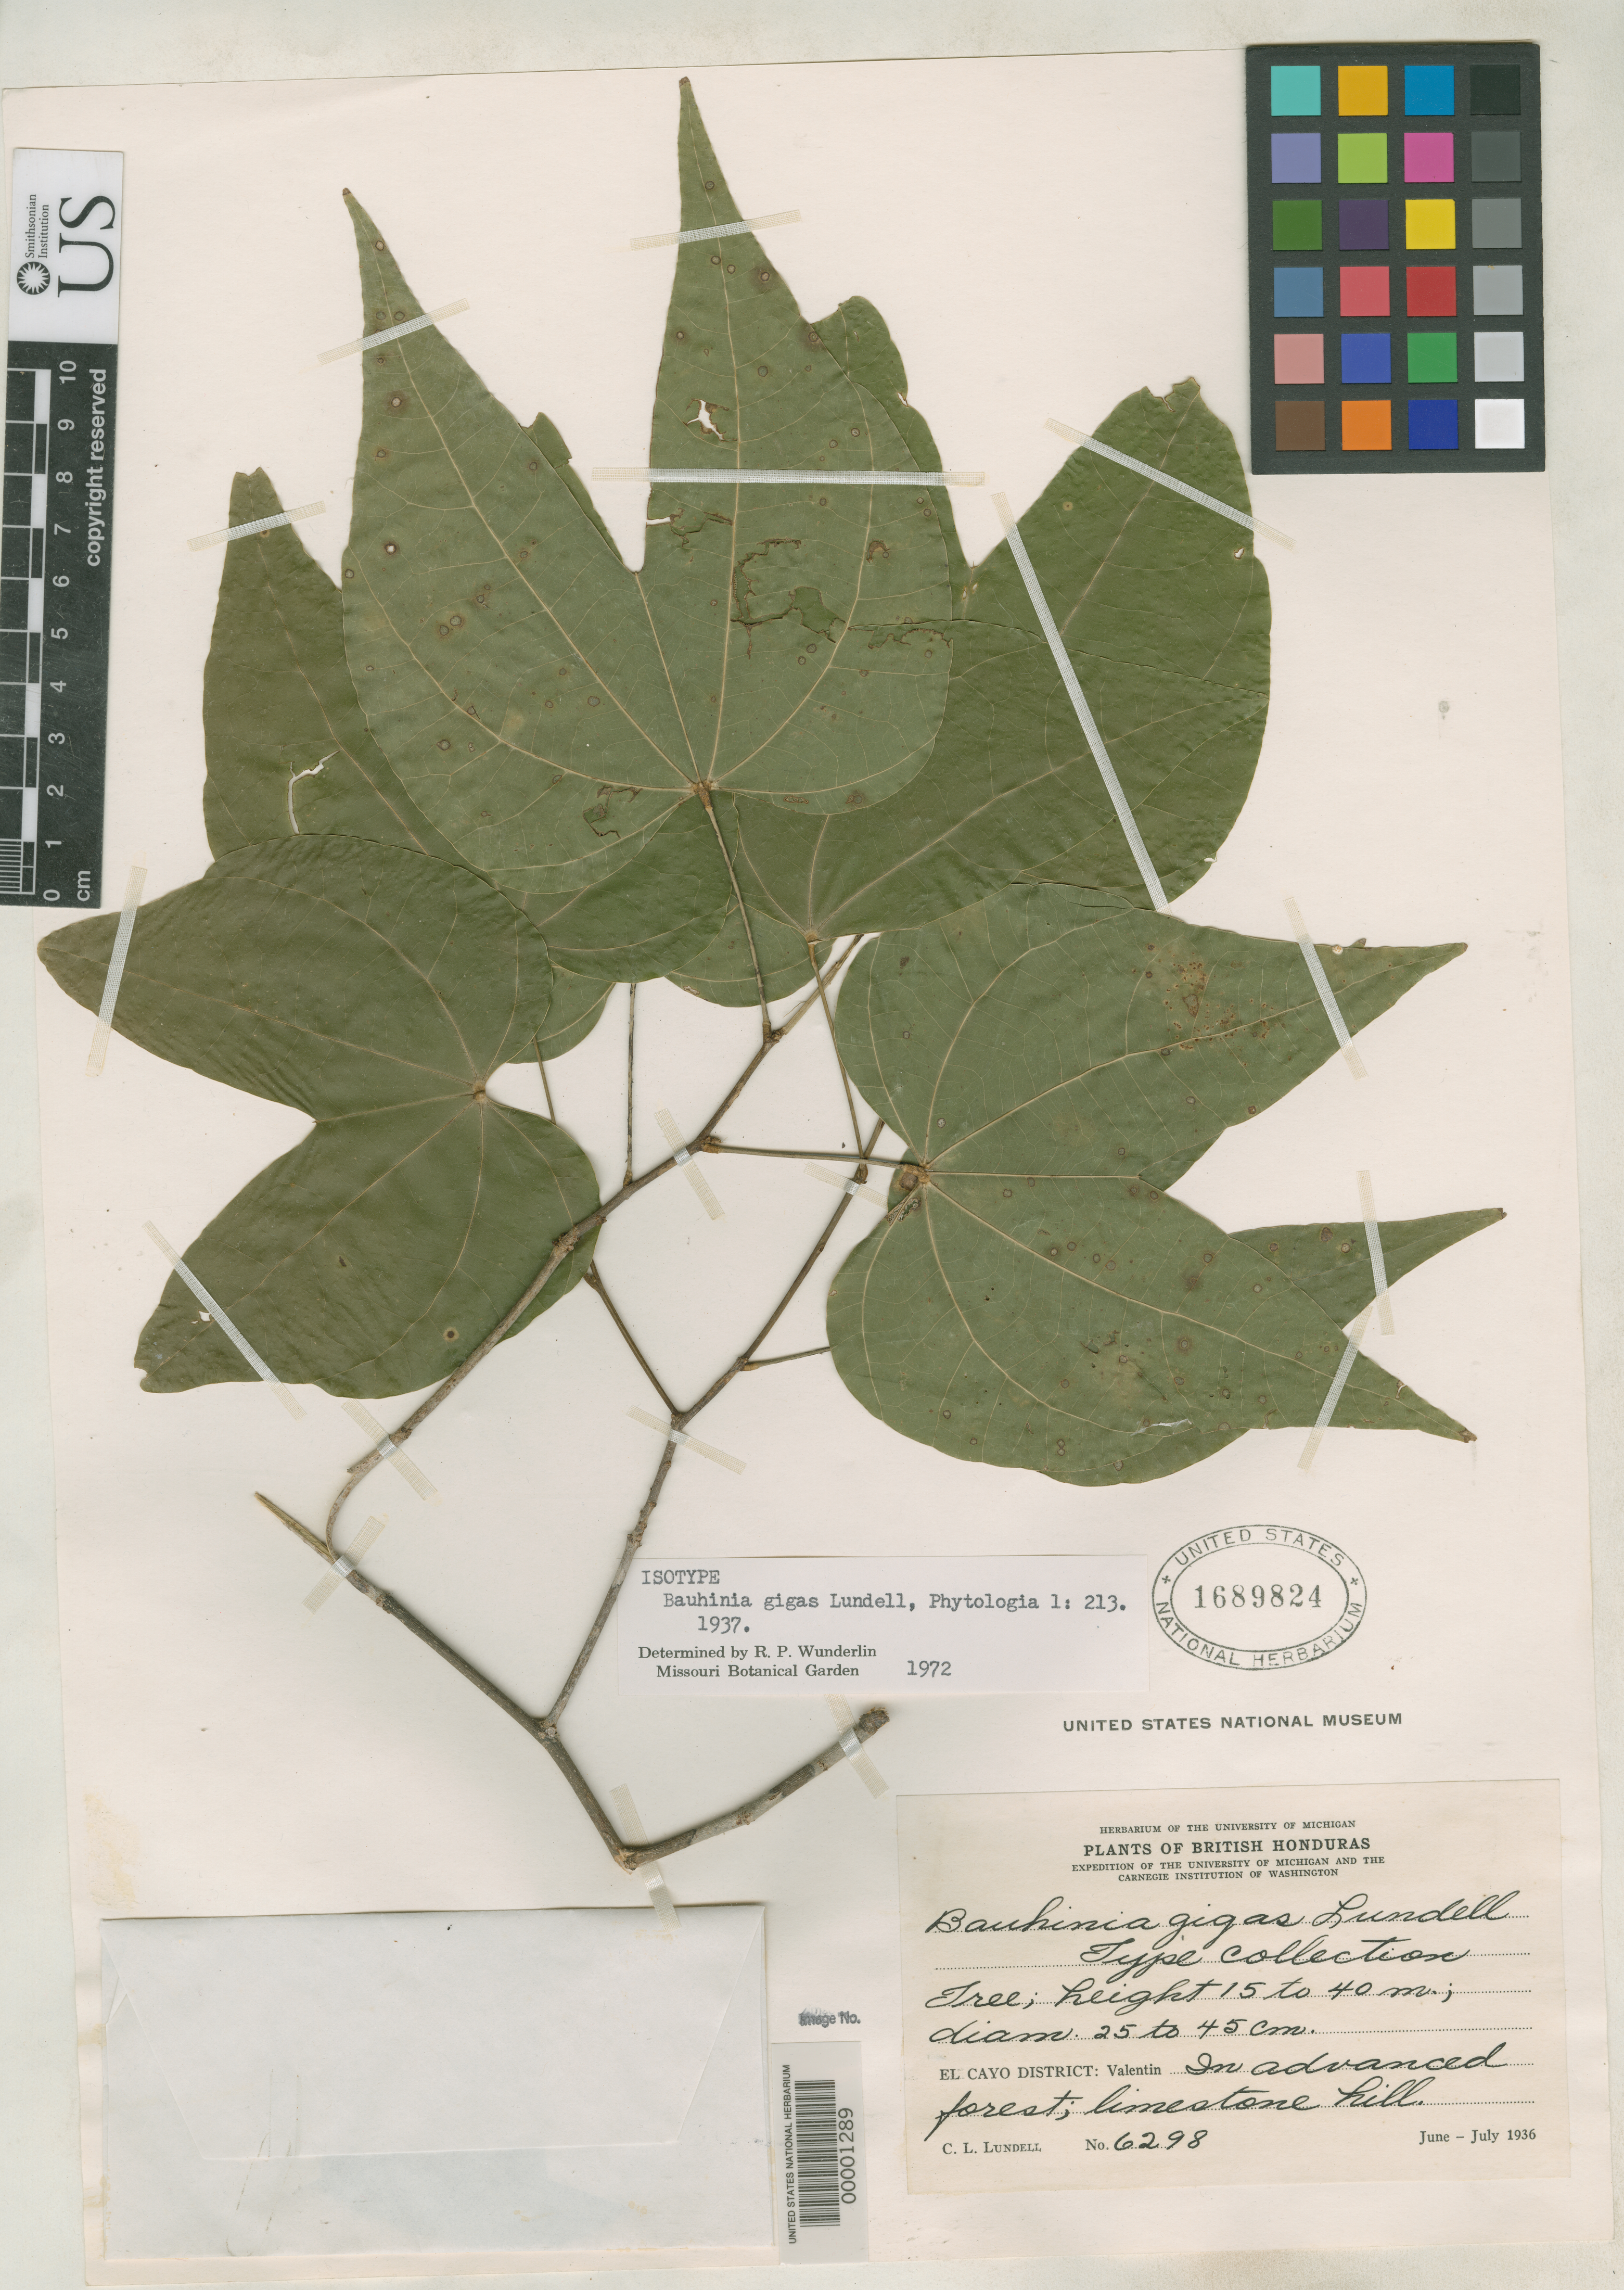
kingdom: Plantae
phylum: Tracheophyta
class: Magnoliopsida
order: Fabales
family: Fabaceae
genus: Bauhinia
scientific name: Bauhinia gigas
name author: Lundell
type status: Isotype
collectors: C. L. Lundell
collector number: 6298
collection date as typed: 29 Jun 1936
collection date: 1936-06-29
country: Belize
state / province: Cayo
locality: Valentin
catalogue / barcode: US 1689824